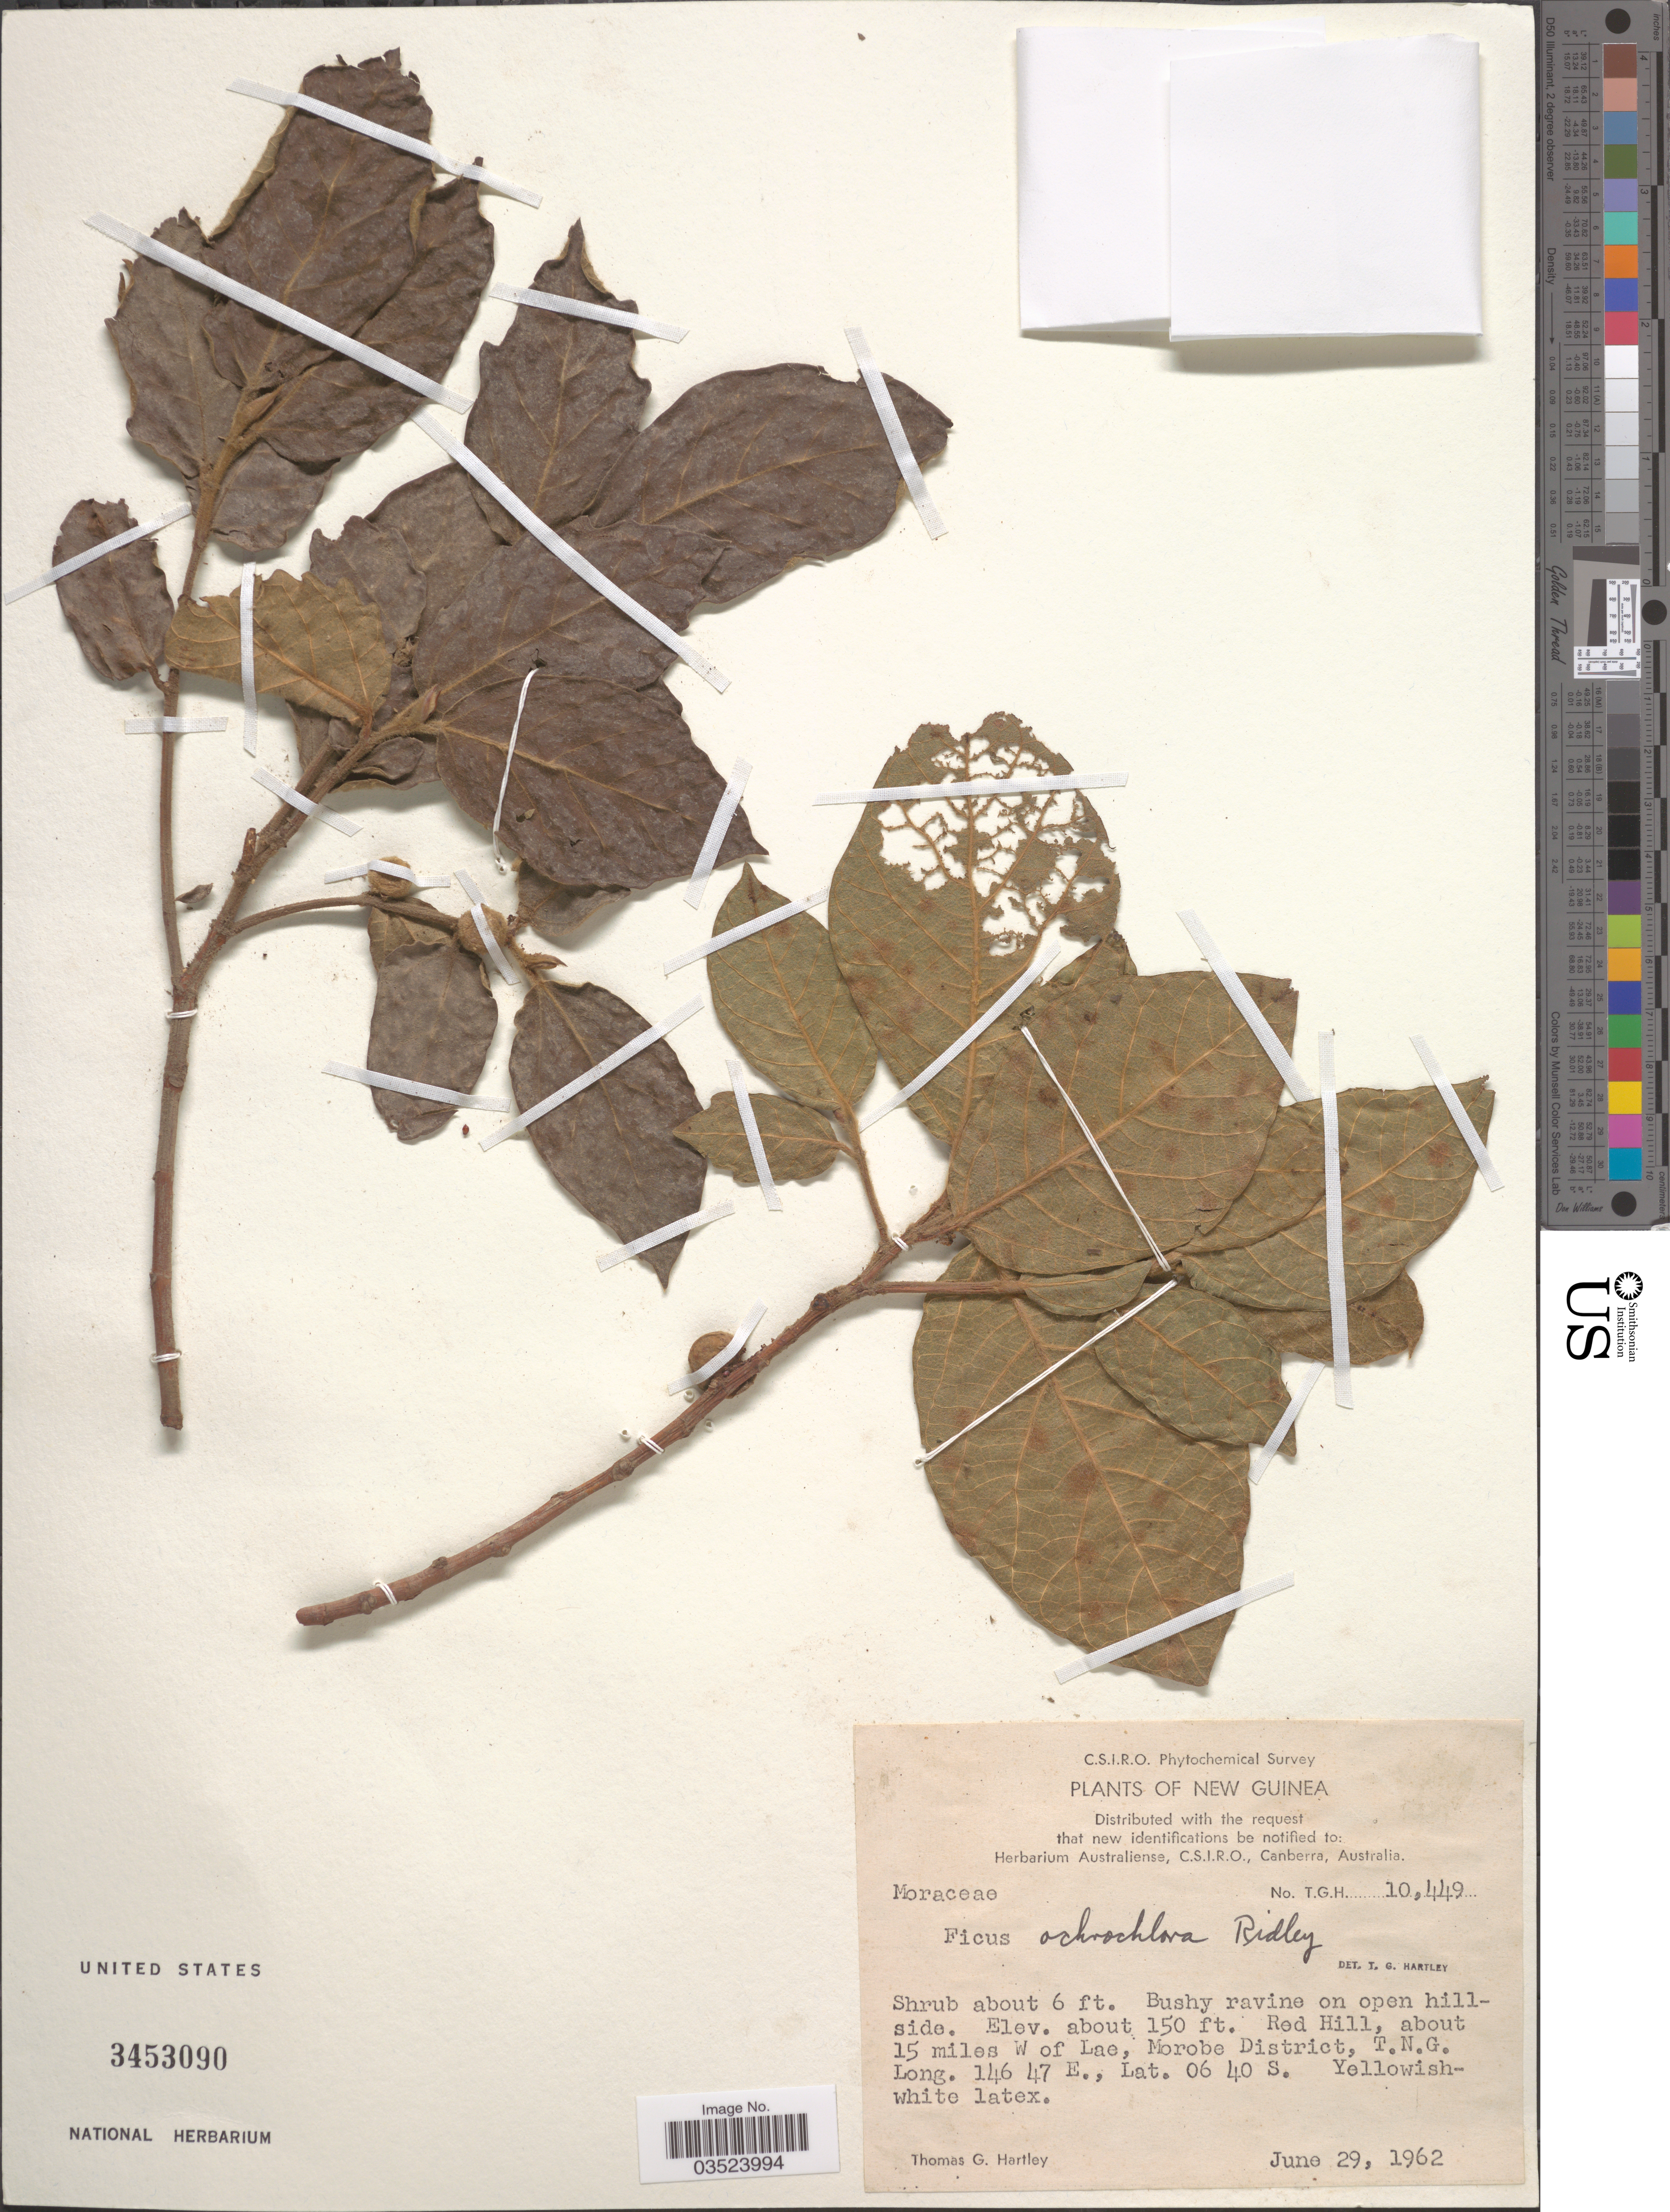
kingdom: Plantae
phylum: Tracheophyta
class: Magnoliopsida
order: Rosales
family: Moraceae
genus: Ficus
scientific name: Ficus ochrochlora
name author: Ridl.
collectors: T. G. Hartley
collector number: TGH10449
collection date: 1962-06-29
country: Papua New Guinea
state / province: Morobe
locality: New Guinea. Red Hill, about 15 miles W of Lae, Morobe District, T.N.G.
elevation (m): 46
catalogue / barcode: US 3453090